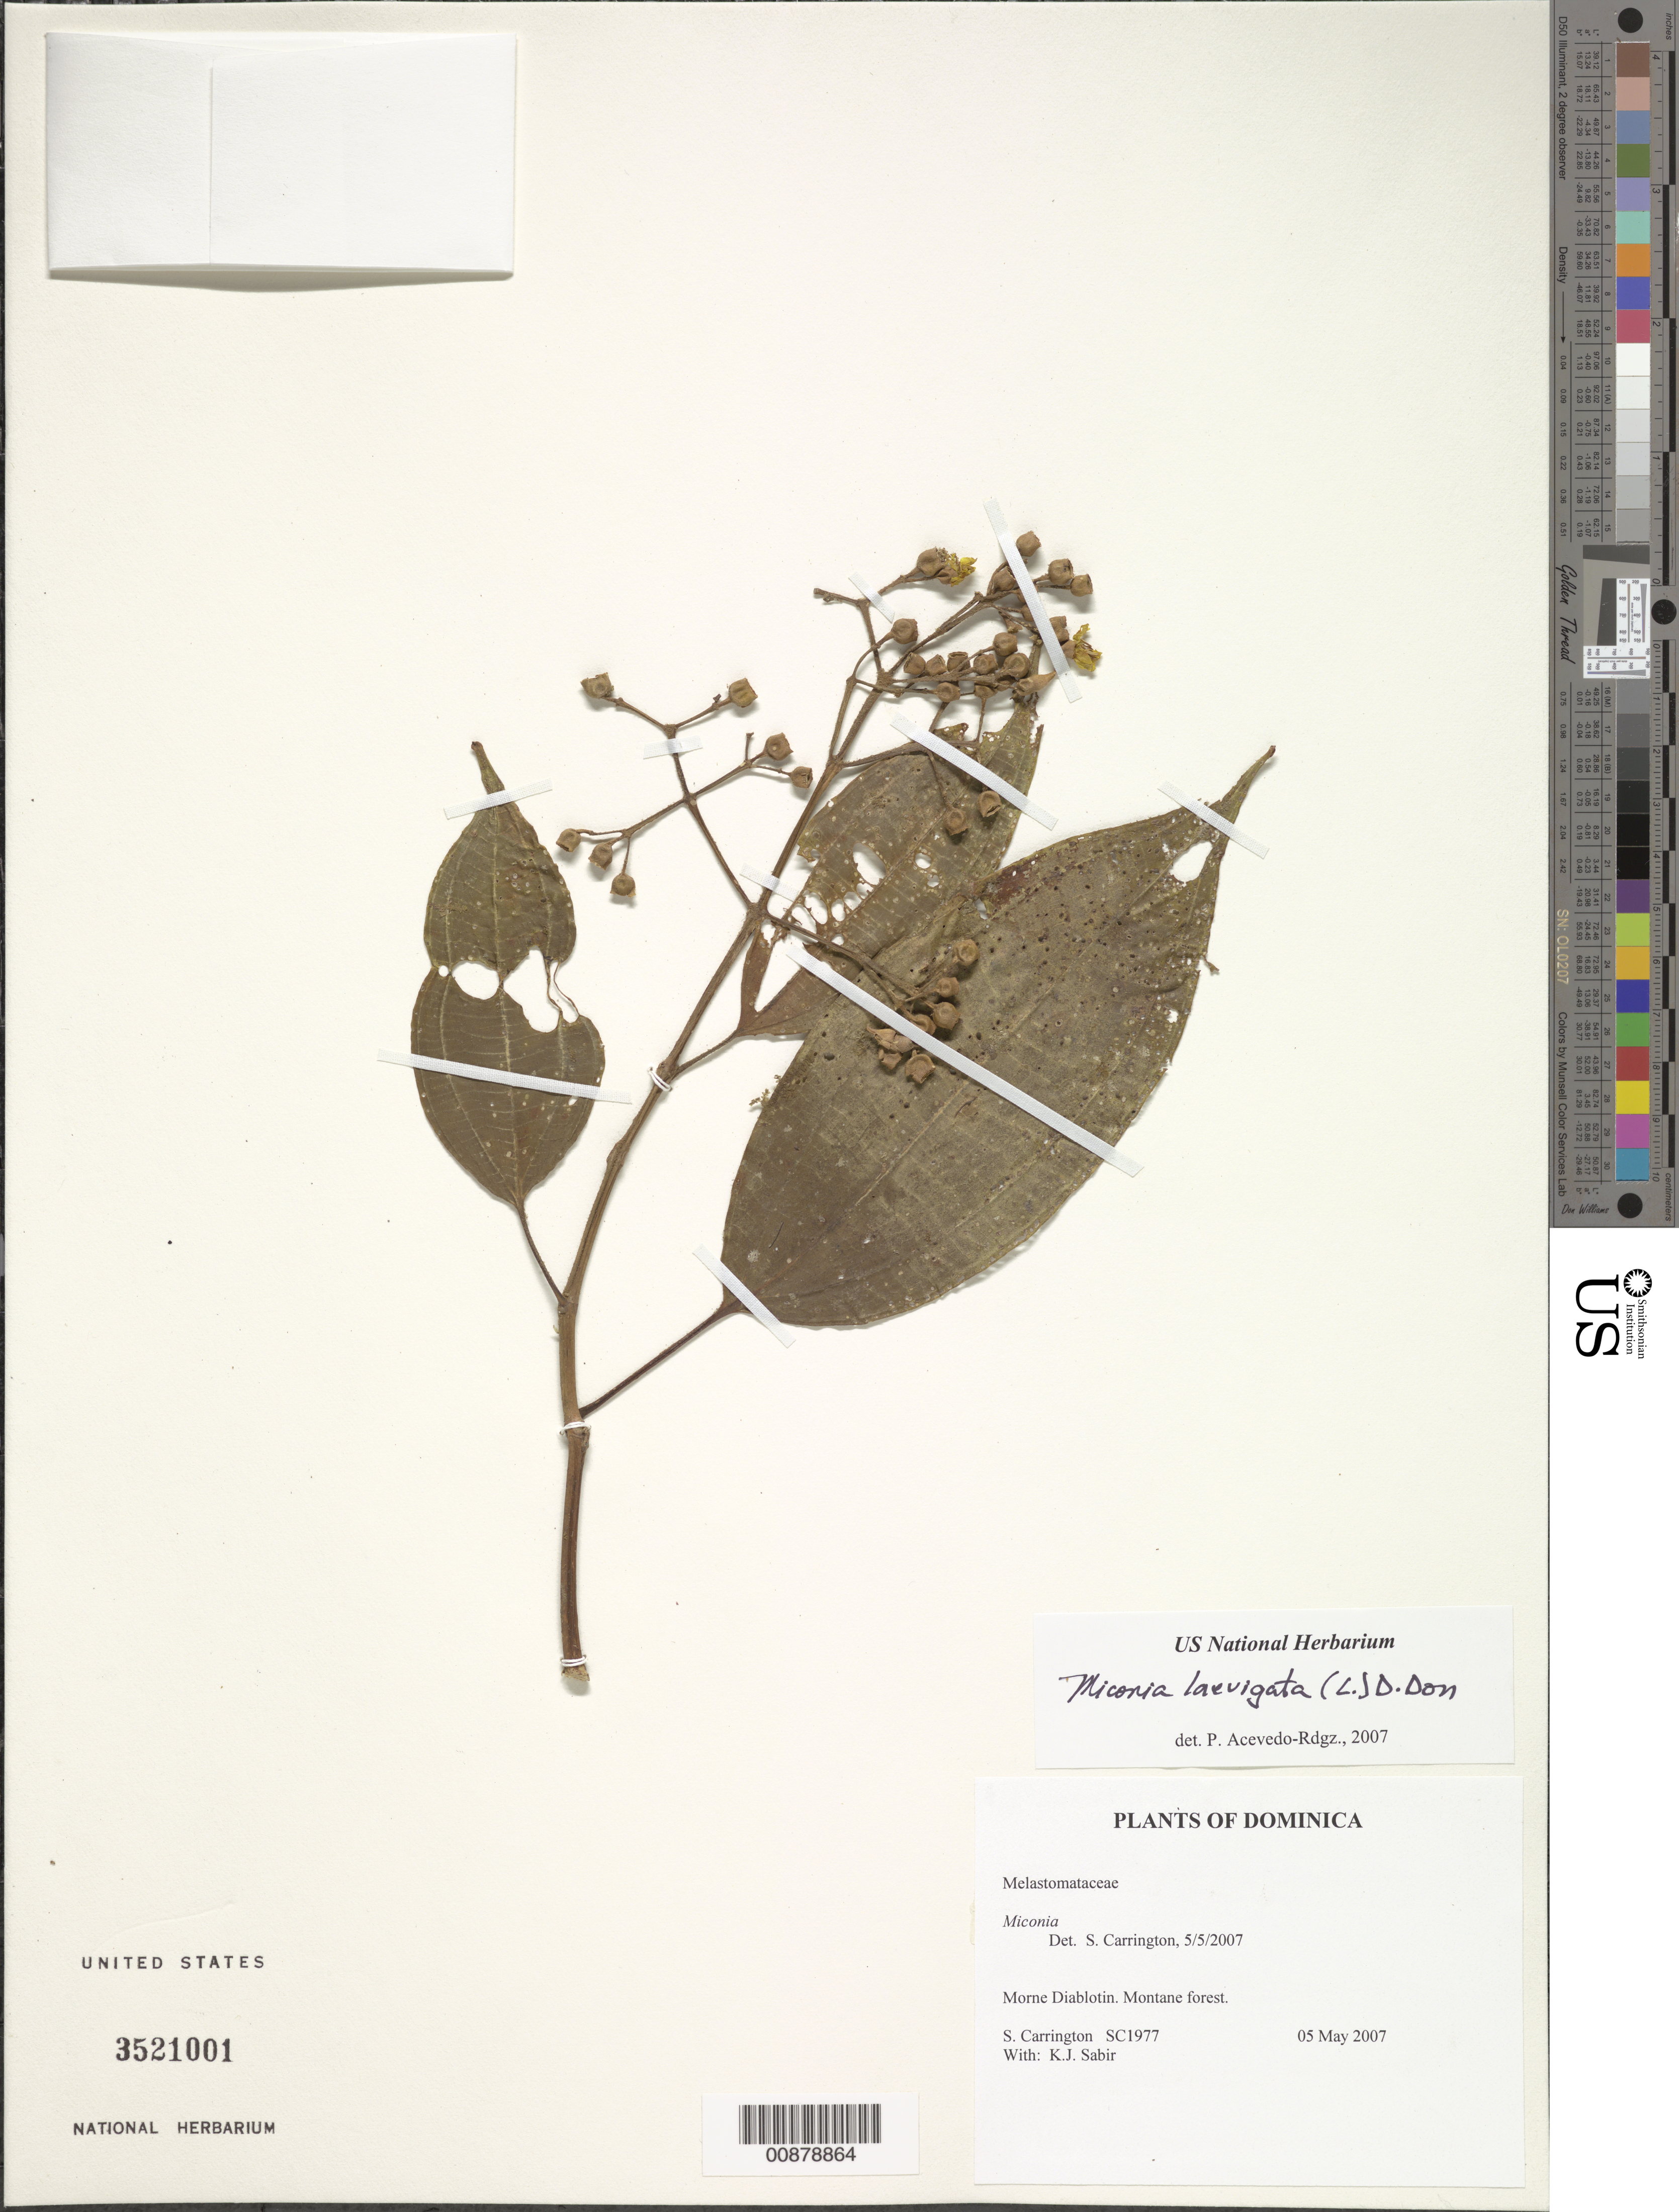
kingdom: Plantae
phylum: Tracheophyta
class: Magnoliopsida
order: Myrtales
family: Melastomataceae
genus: Miconia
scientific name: Miconia laevigata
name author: (L.) D. Don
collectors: C. M. S. Carrington & K. Sabir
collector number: SC 1977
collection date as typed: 05 May 2007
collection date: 2007-05-05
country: Dominica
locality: Morne Diablotin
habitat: Montane forest.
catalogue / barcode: US 3521001